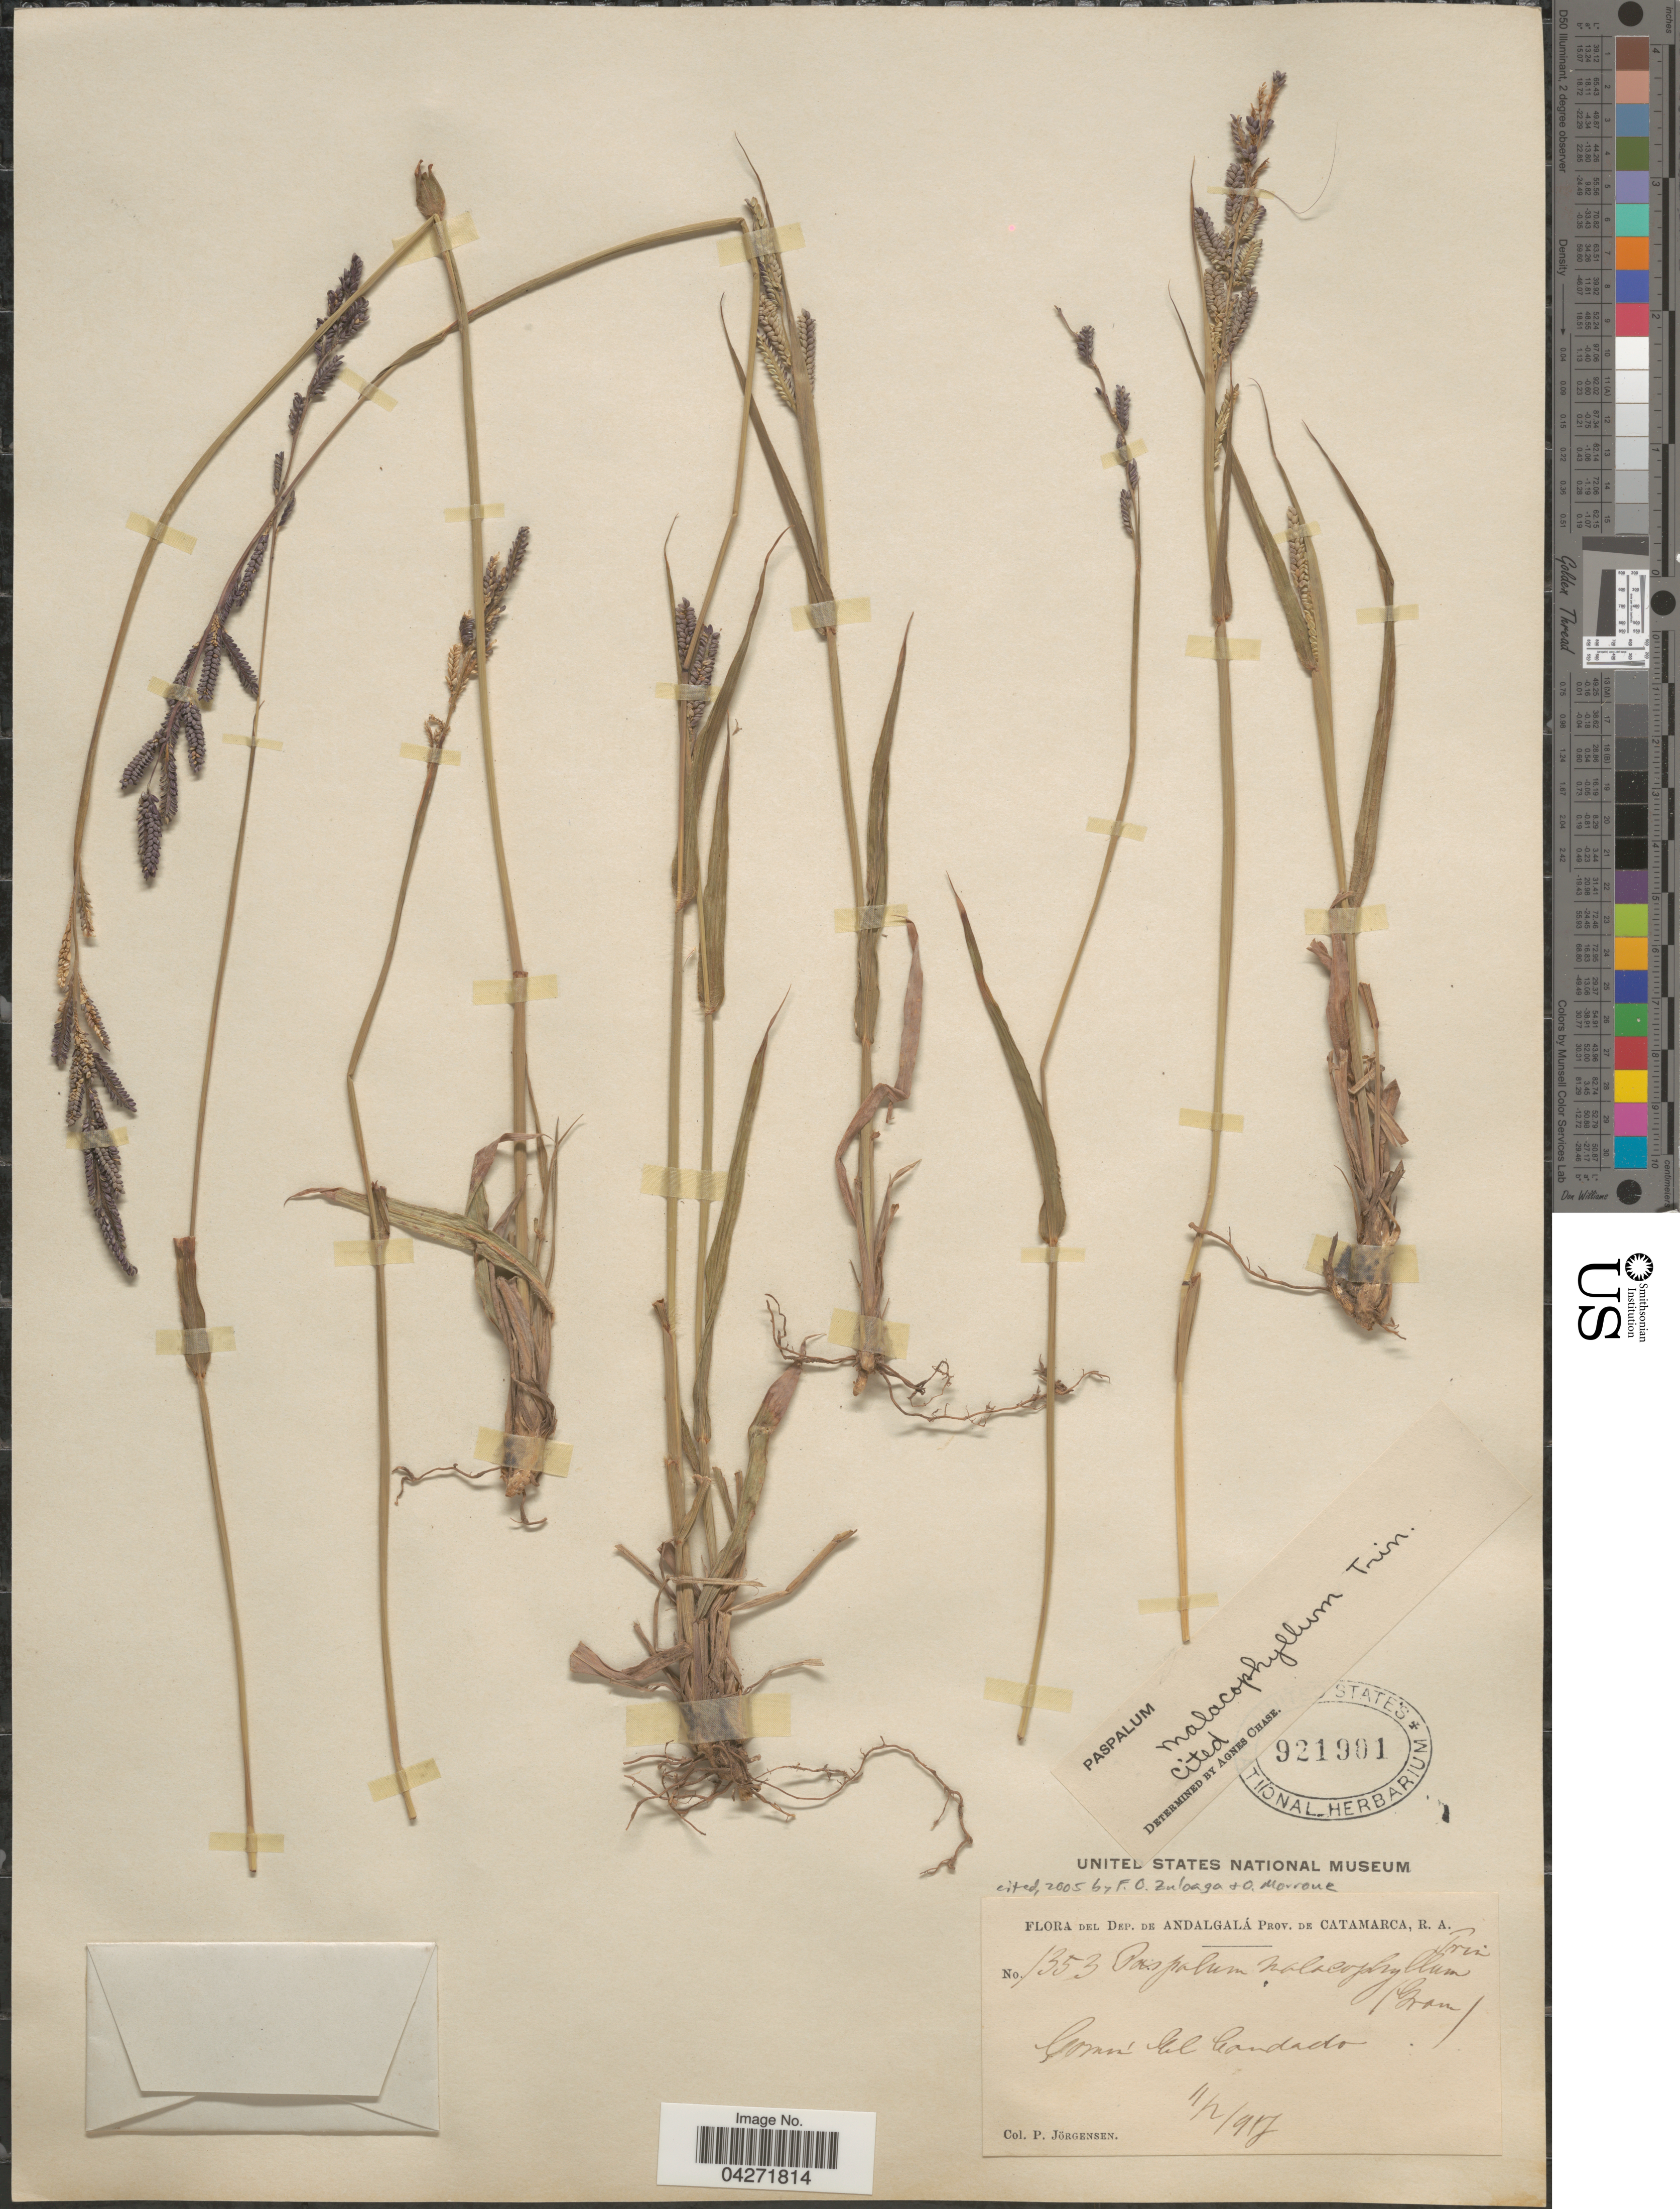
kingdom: Plantae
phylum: Tracheophyta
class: Liliopsida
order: Poales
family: Poaceae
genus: Paspalum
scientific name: Paspalum malacophyllum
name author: Trin.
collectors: P. Jörgensen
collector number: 1353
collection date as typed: Transcribed d/m/y: 11/2/91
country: Argentina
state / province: Catamarca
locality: Dep. De Andalgalá. Coman El Candado.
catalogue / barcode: US 921901